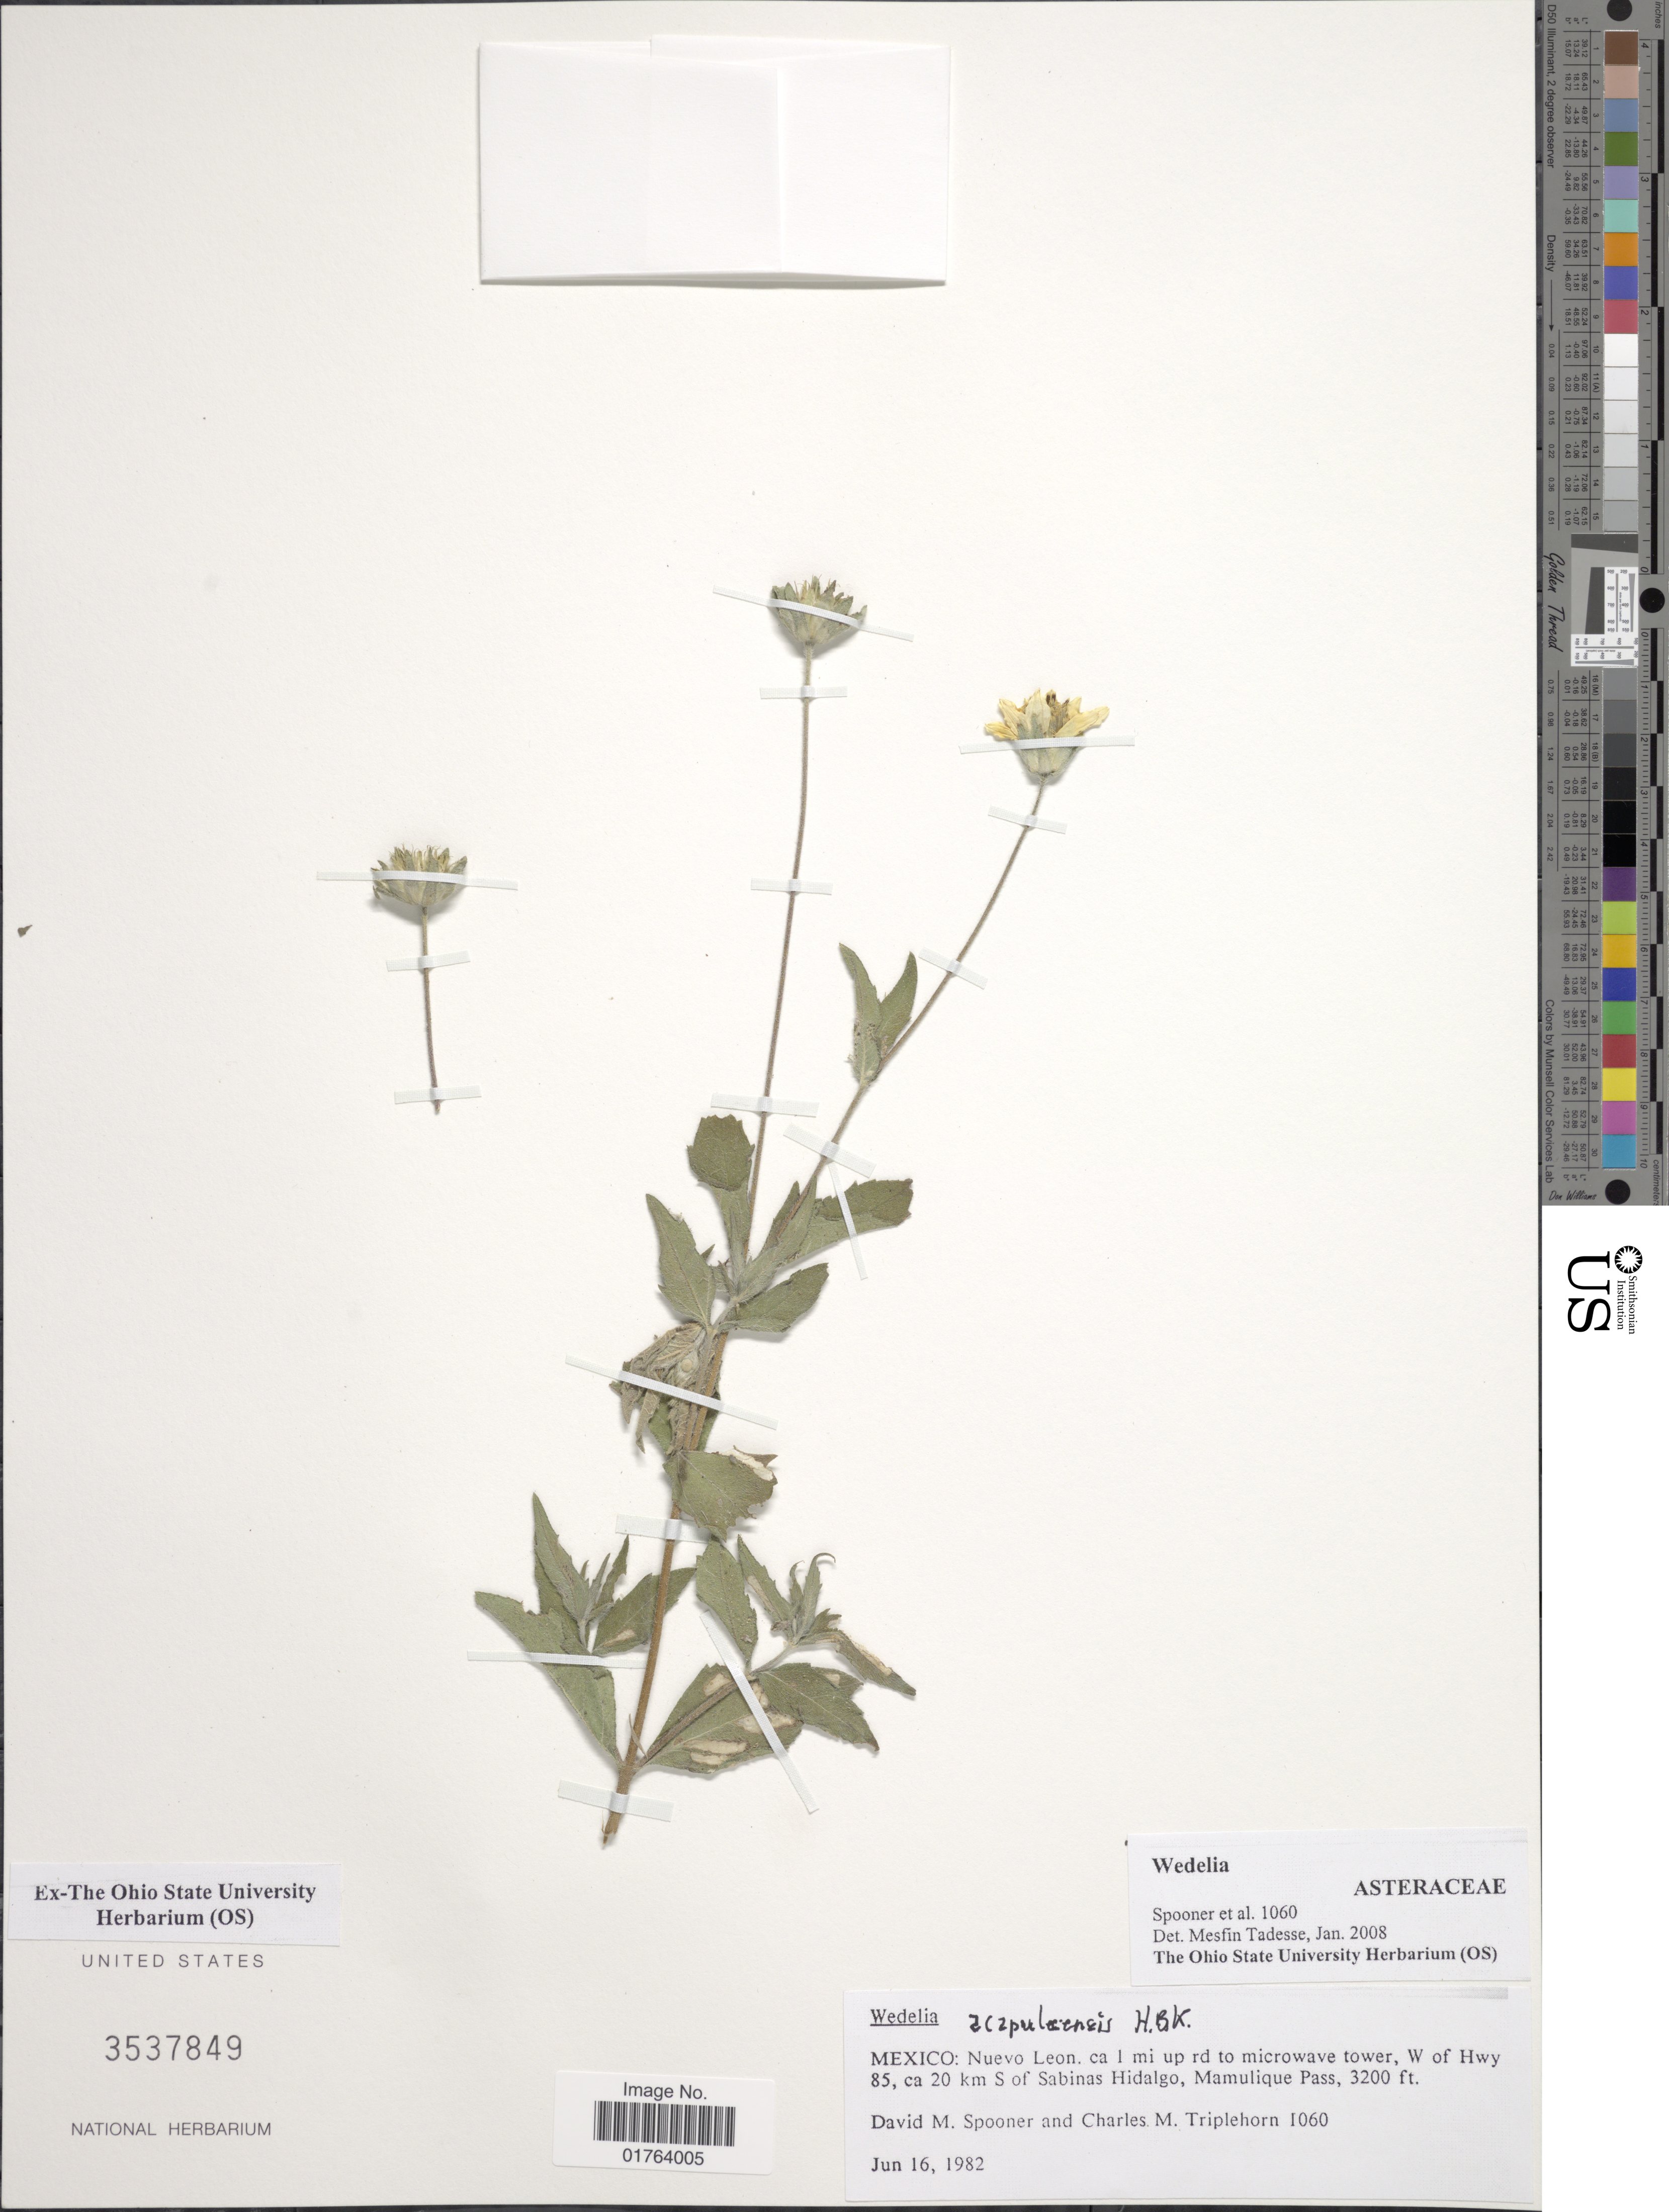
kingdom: Plantae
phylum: Tracheophyta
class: Magnoliopsida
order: Asterales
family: Asteraceae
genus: Wedelia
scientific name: Wedelia acapulcensis var. hispida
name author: (Kunth) Strother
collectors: D. Spooner & Triplehorn, C.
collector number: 1060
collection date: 1982-06-16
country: Mexico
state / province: Nuevo León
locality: Ca 1 mi up rd to microwave tower, W of Hwy 85, ca 20 km S of Sabinas Hidalgo, mamulique Pass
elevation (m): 975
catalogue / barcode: US 3537849